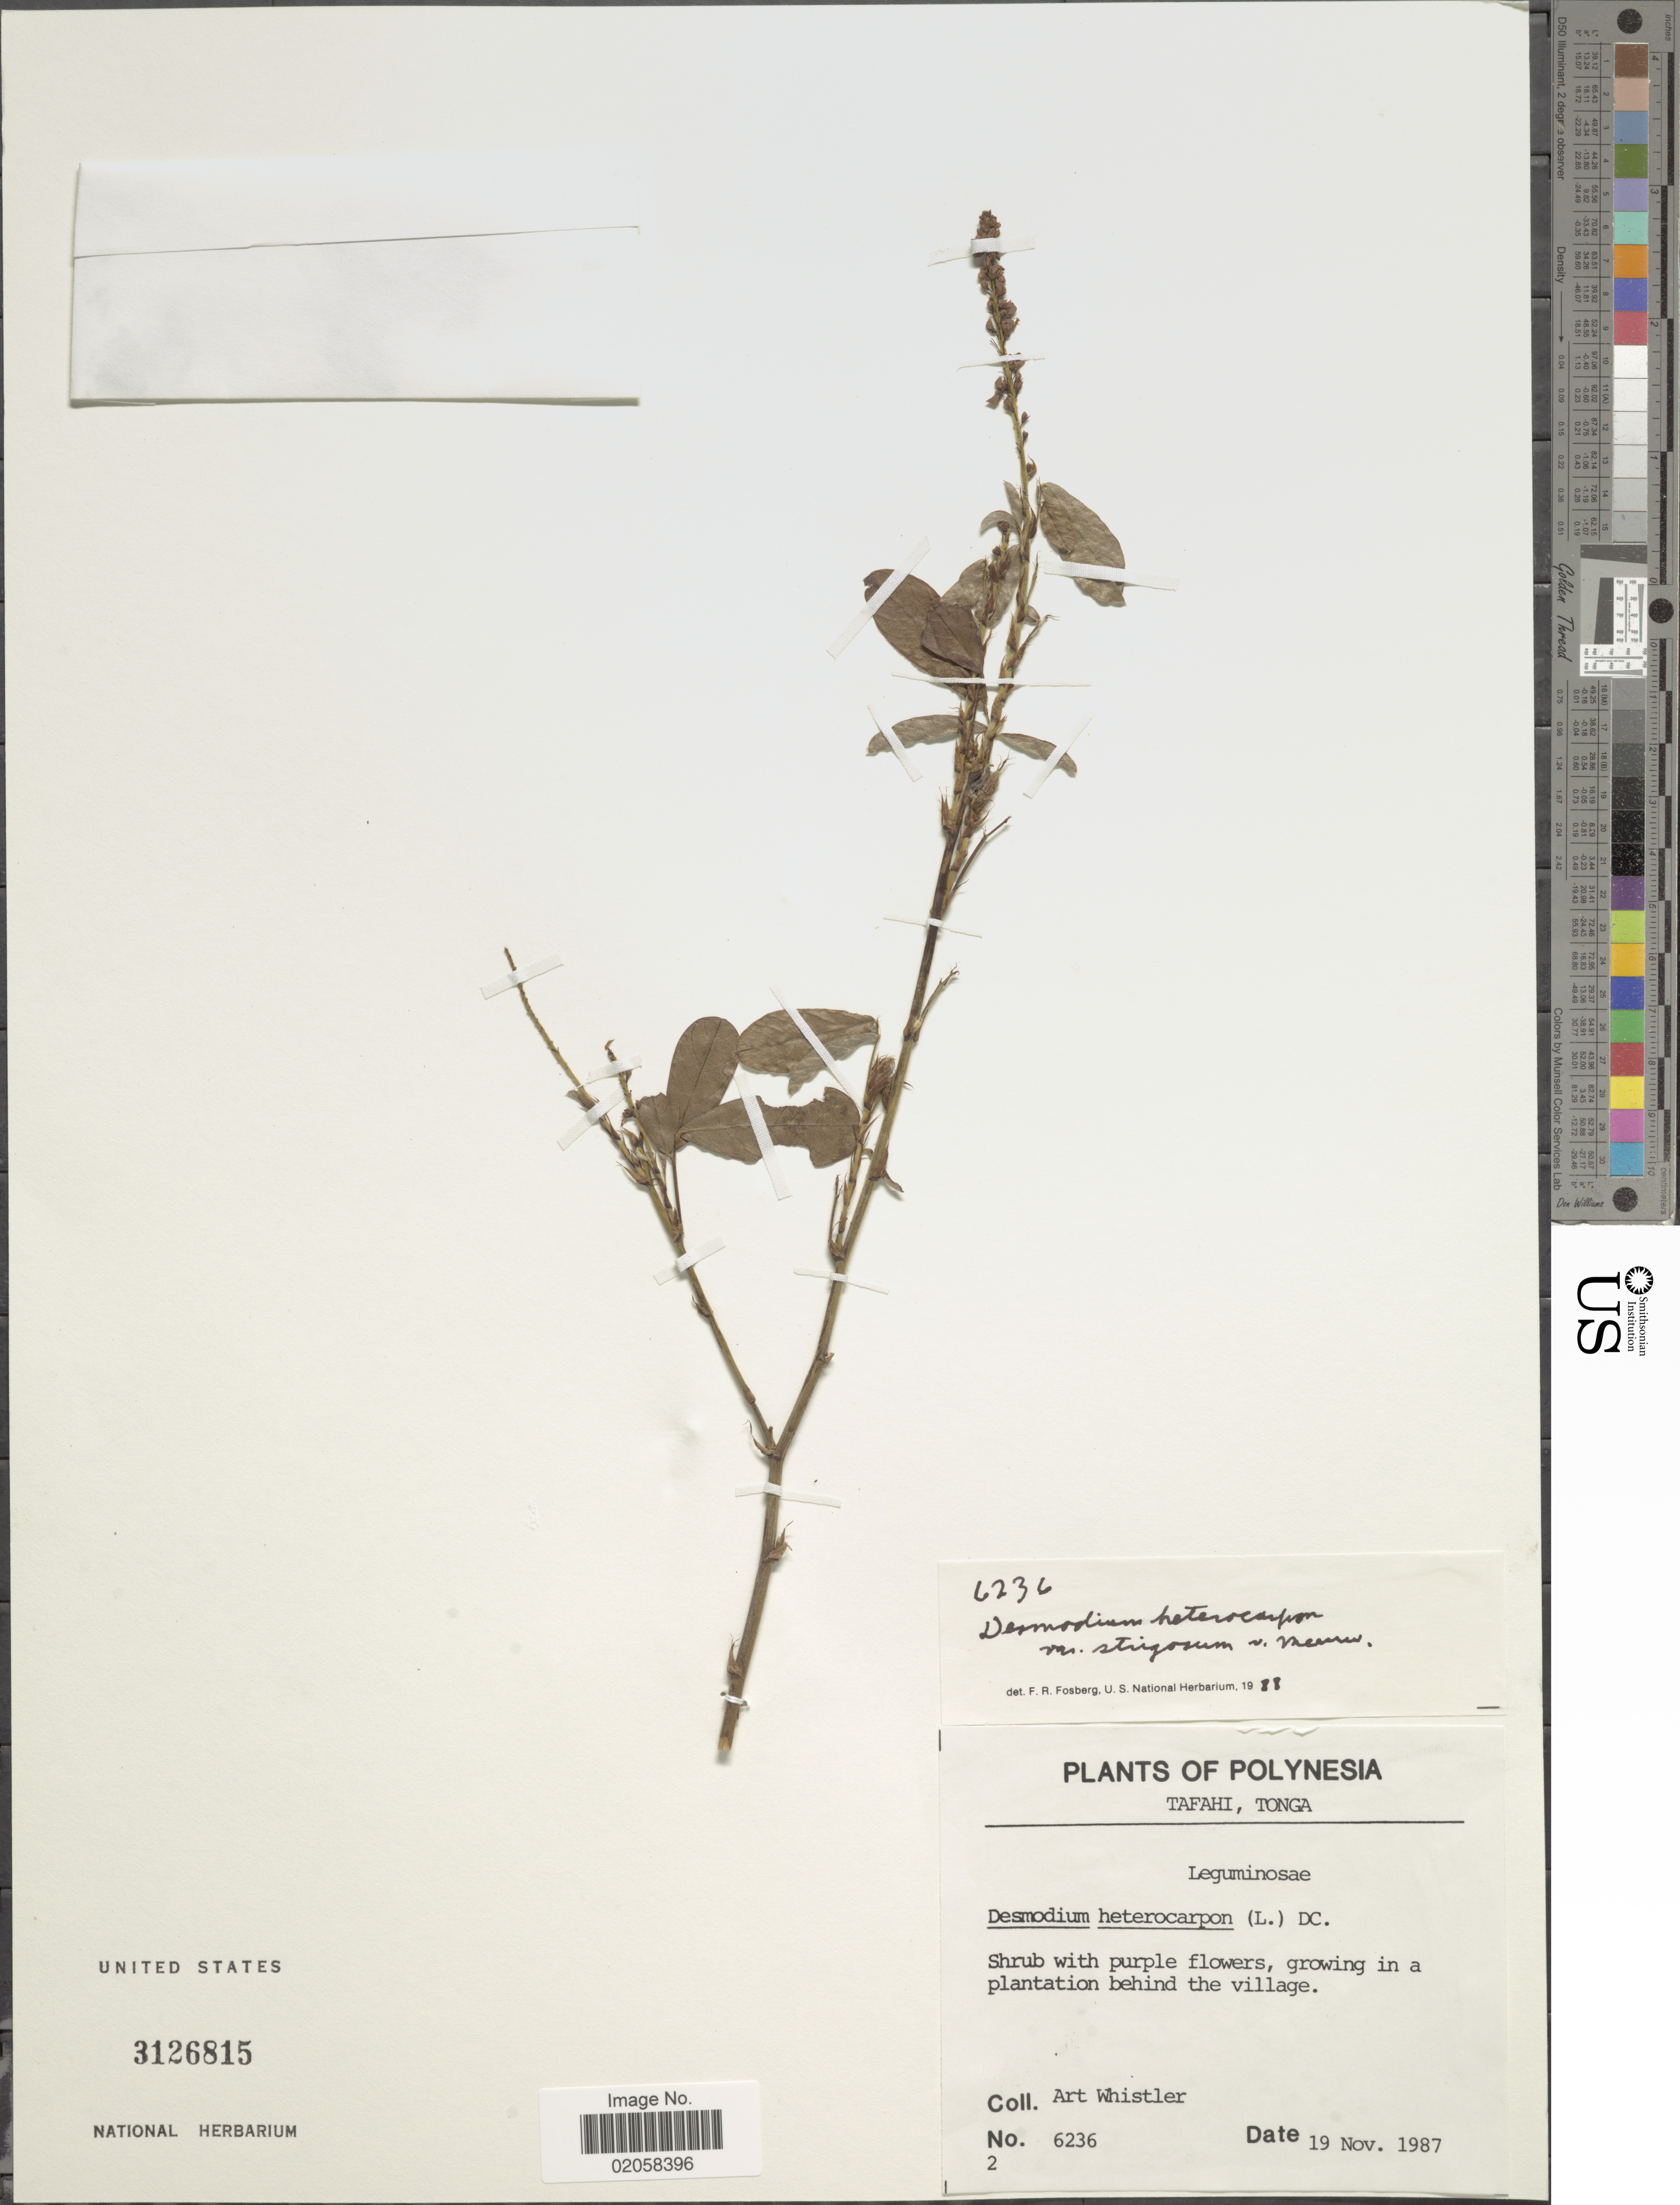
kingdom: Plantae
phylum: Tracheophyta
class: Magnoliopsida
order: Fabales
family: Fabaceae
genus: Grona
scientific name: Grona heterocarpos var. strigosa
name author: (Meeuwen) H. Ohashi & K. Ohashi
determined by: Strong, Mark T., (BOT), Smithsonian Institution - National Museum of Natural History (UNITED STATES)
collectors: A. Whistler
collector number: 6236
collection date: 1987-11-19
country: Tonga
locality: Polynesia, Tahafi, Tonga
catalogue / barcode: US 3126815